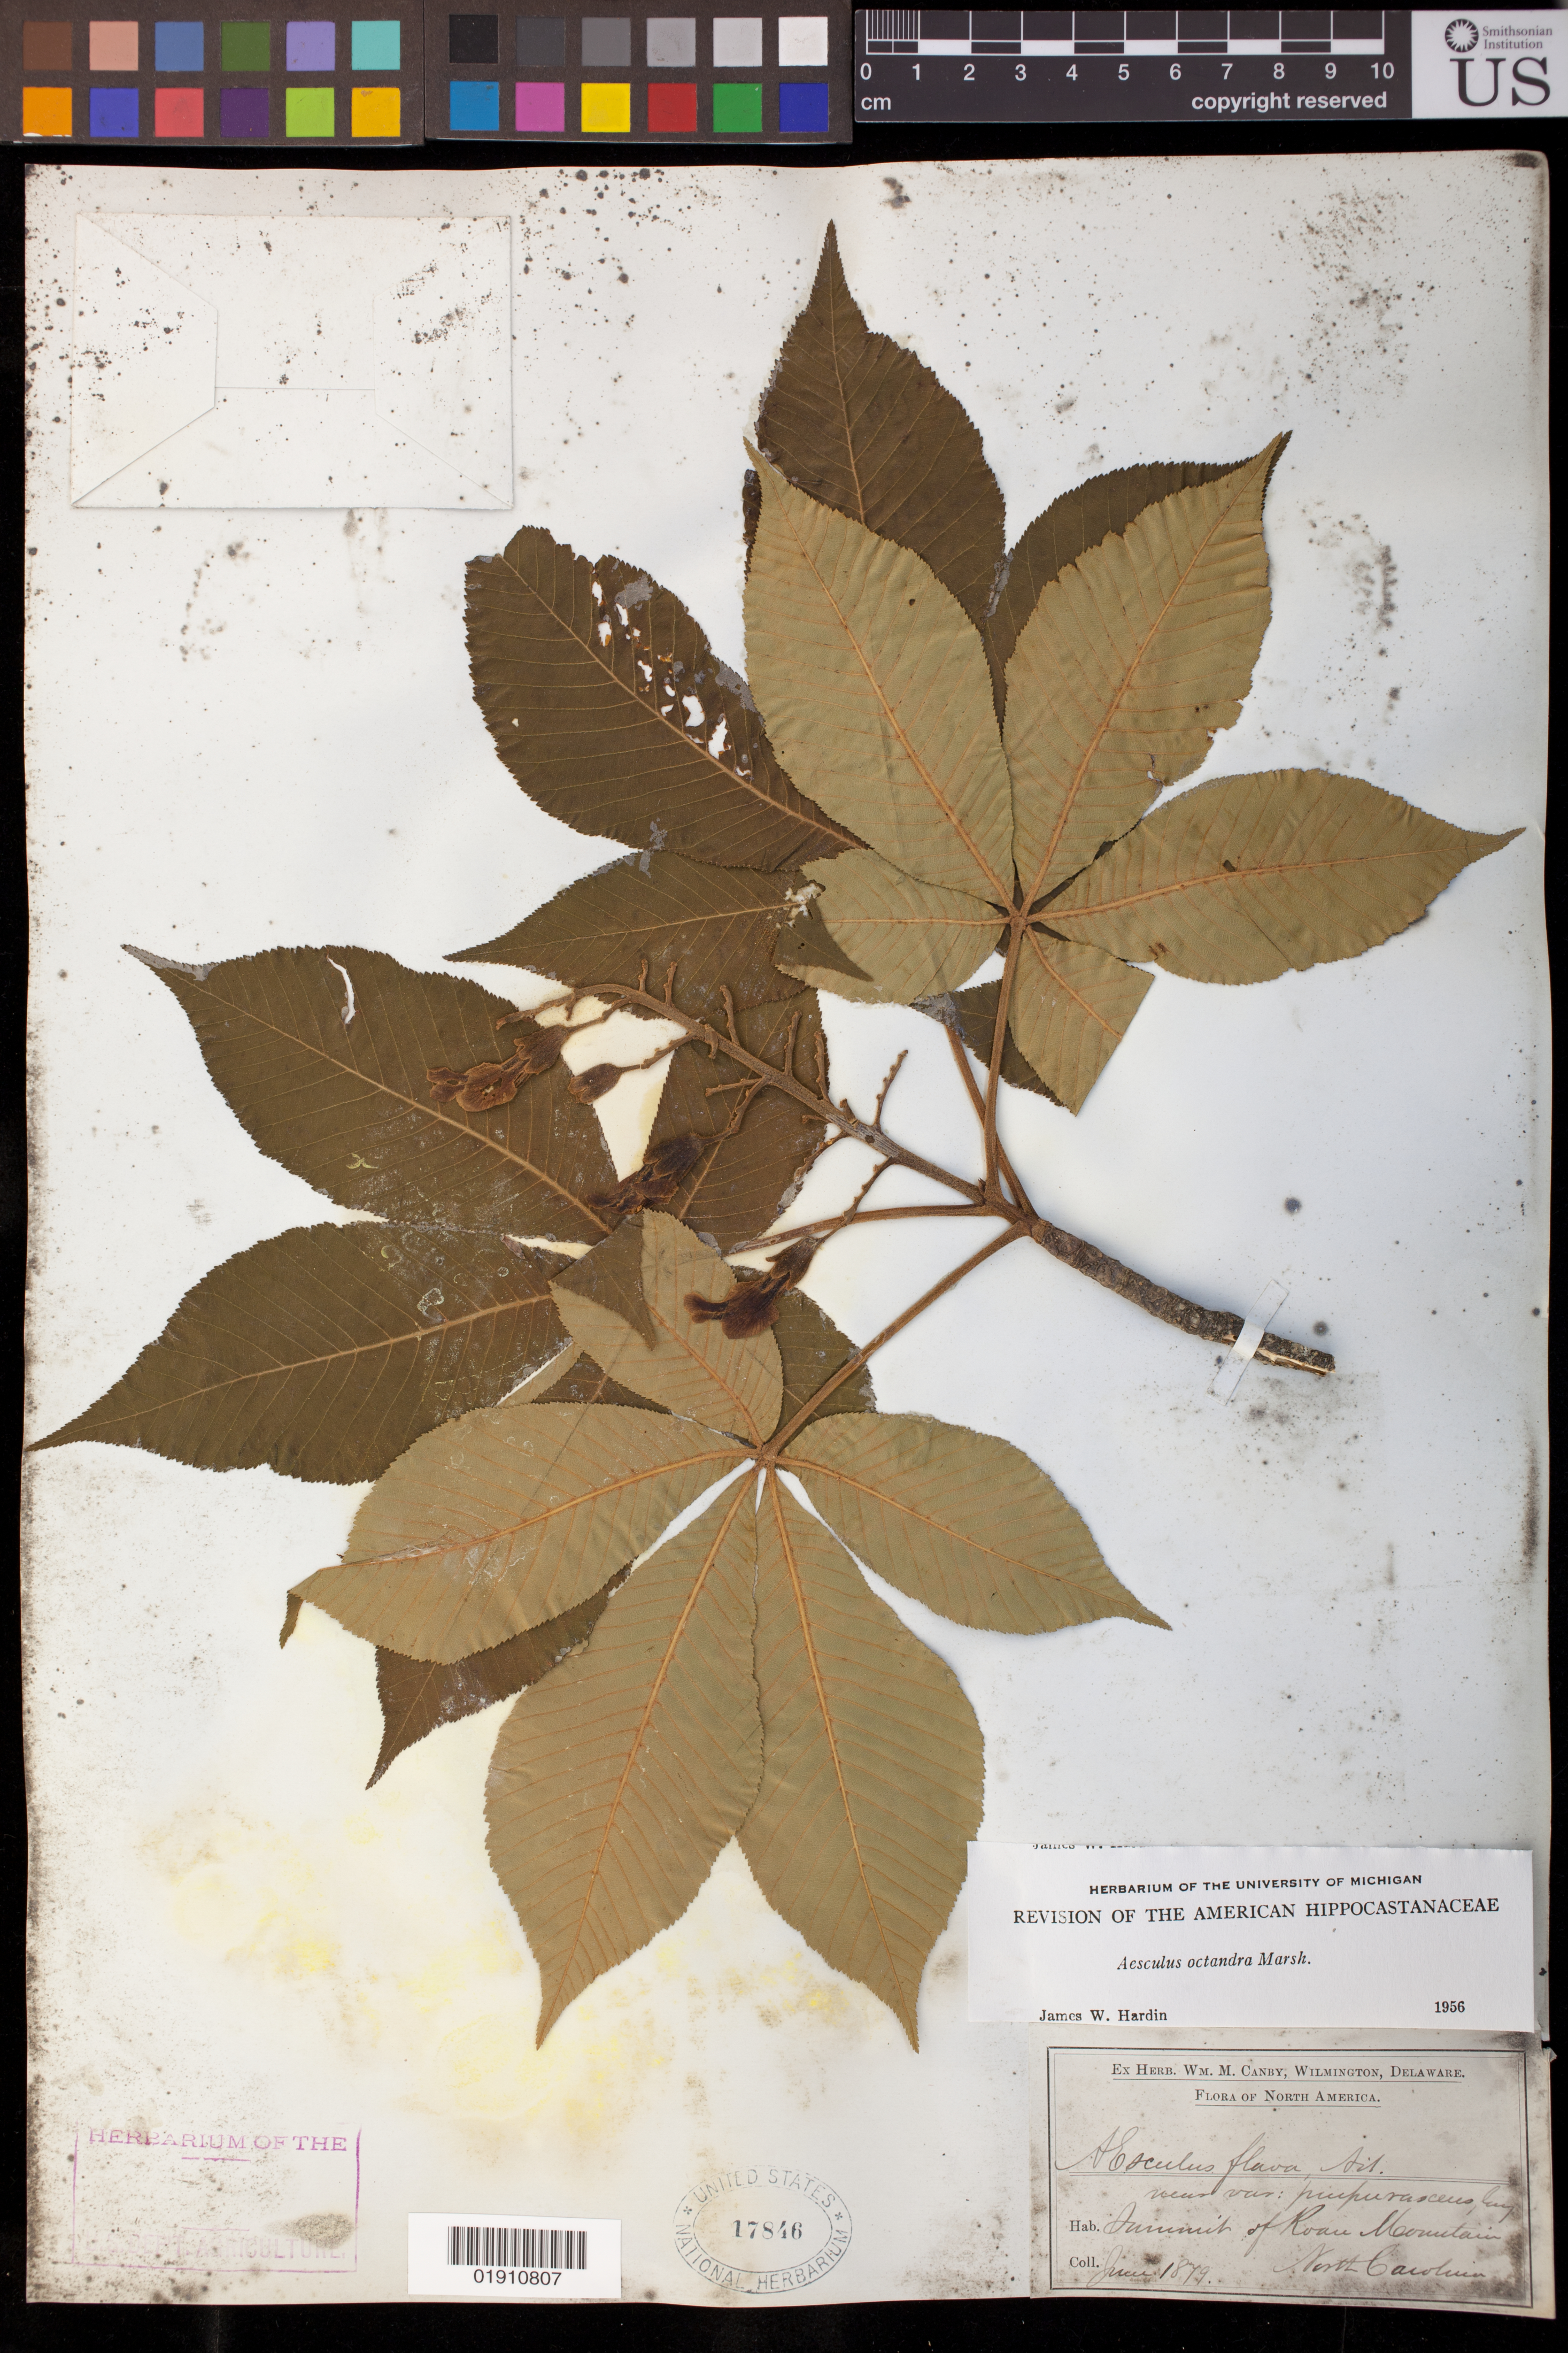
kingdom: Plantae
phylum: Tracheophyta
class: Magnoliopsida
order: Sapindales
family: Sapindaceae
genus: Aesculus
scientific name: Aesculus octandra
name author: Marshall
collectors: W. M. Canby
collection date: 1879-06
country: United States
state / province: North Carolina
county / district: Mitchell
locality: Summit of Roan Mountain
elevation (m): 582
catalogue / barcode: US 17846